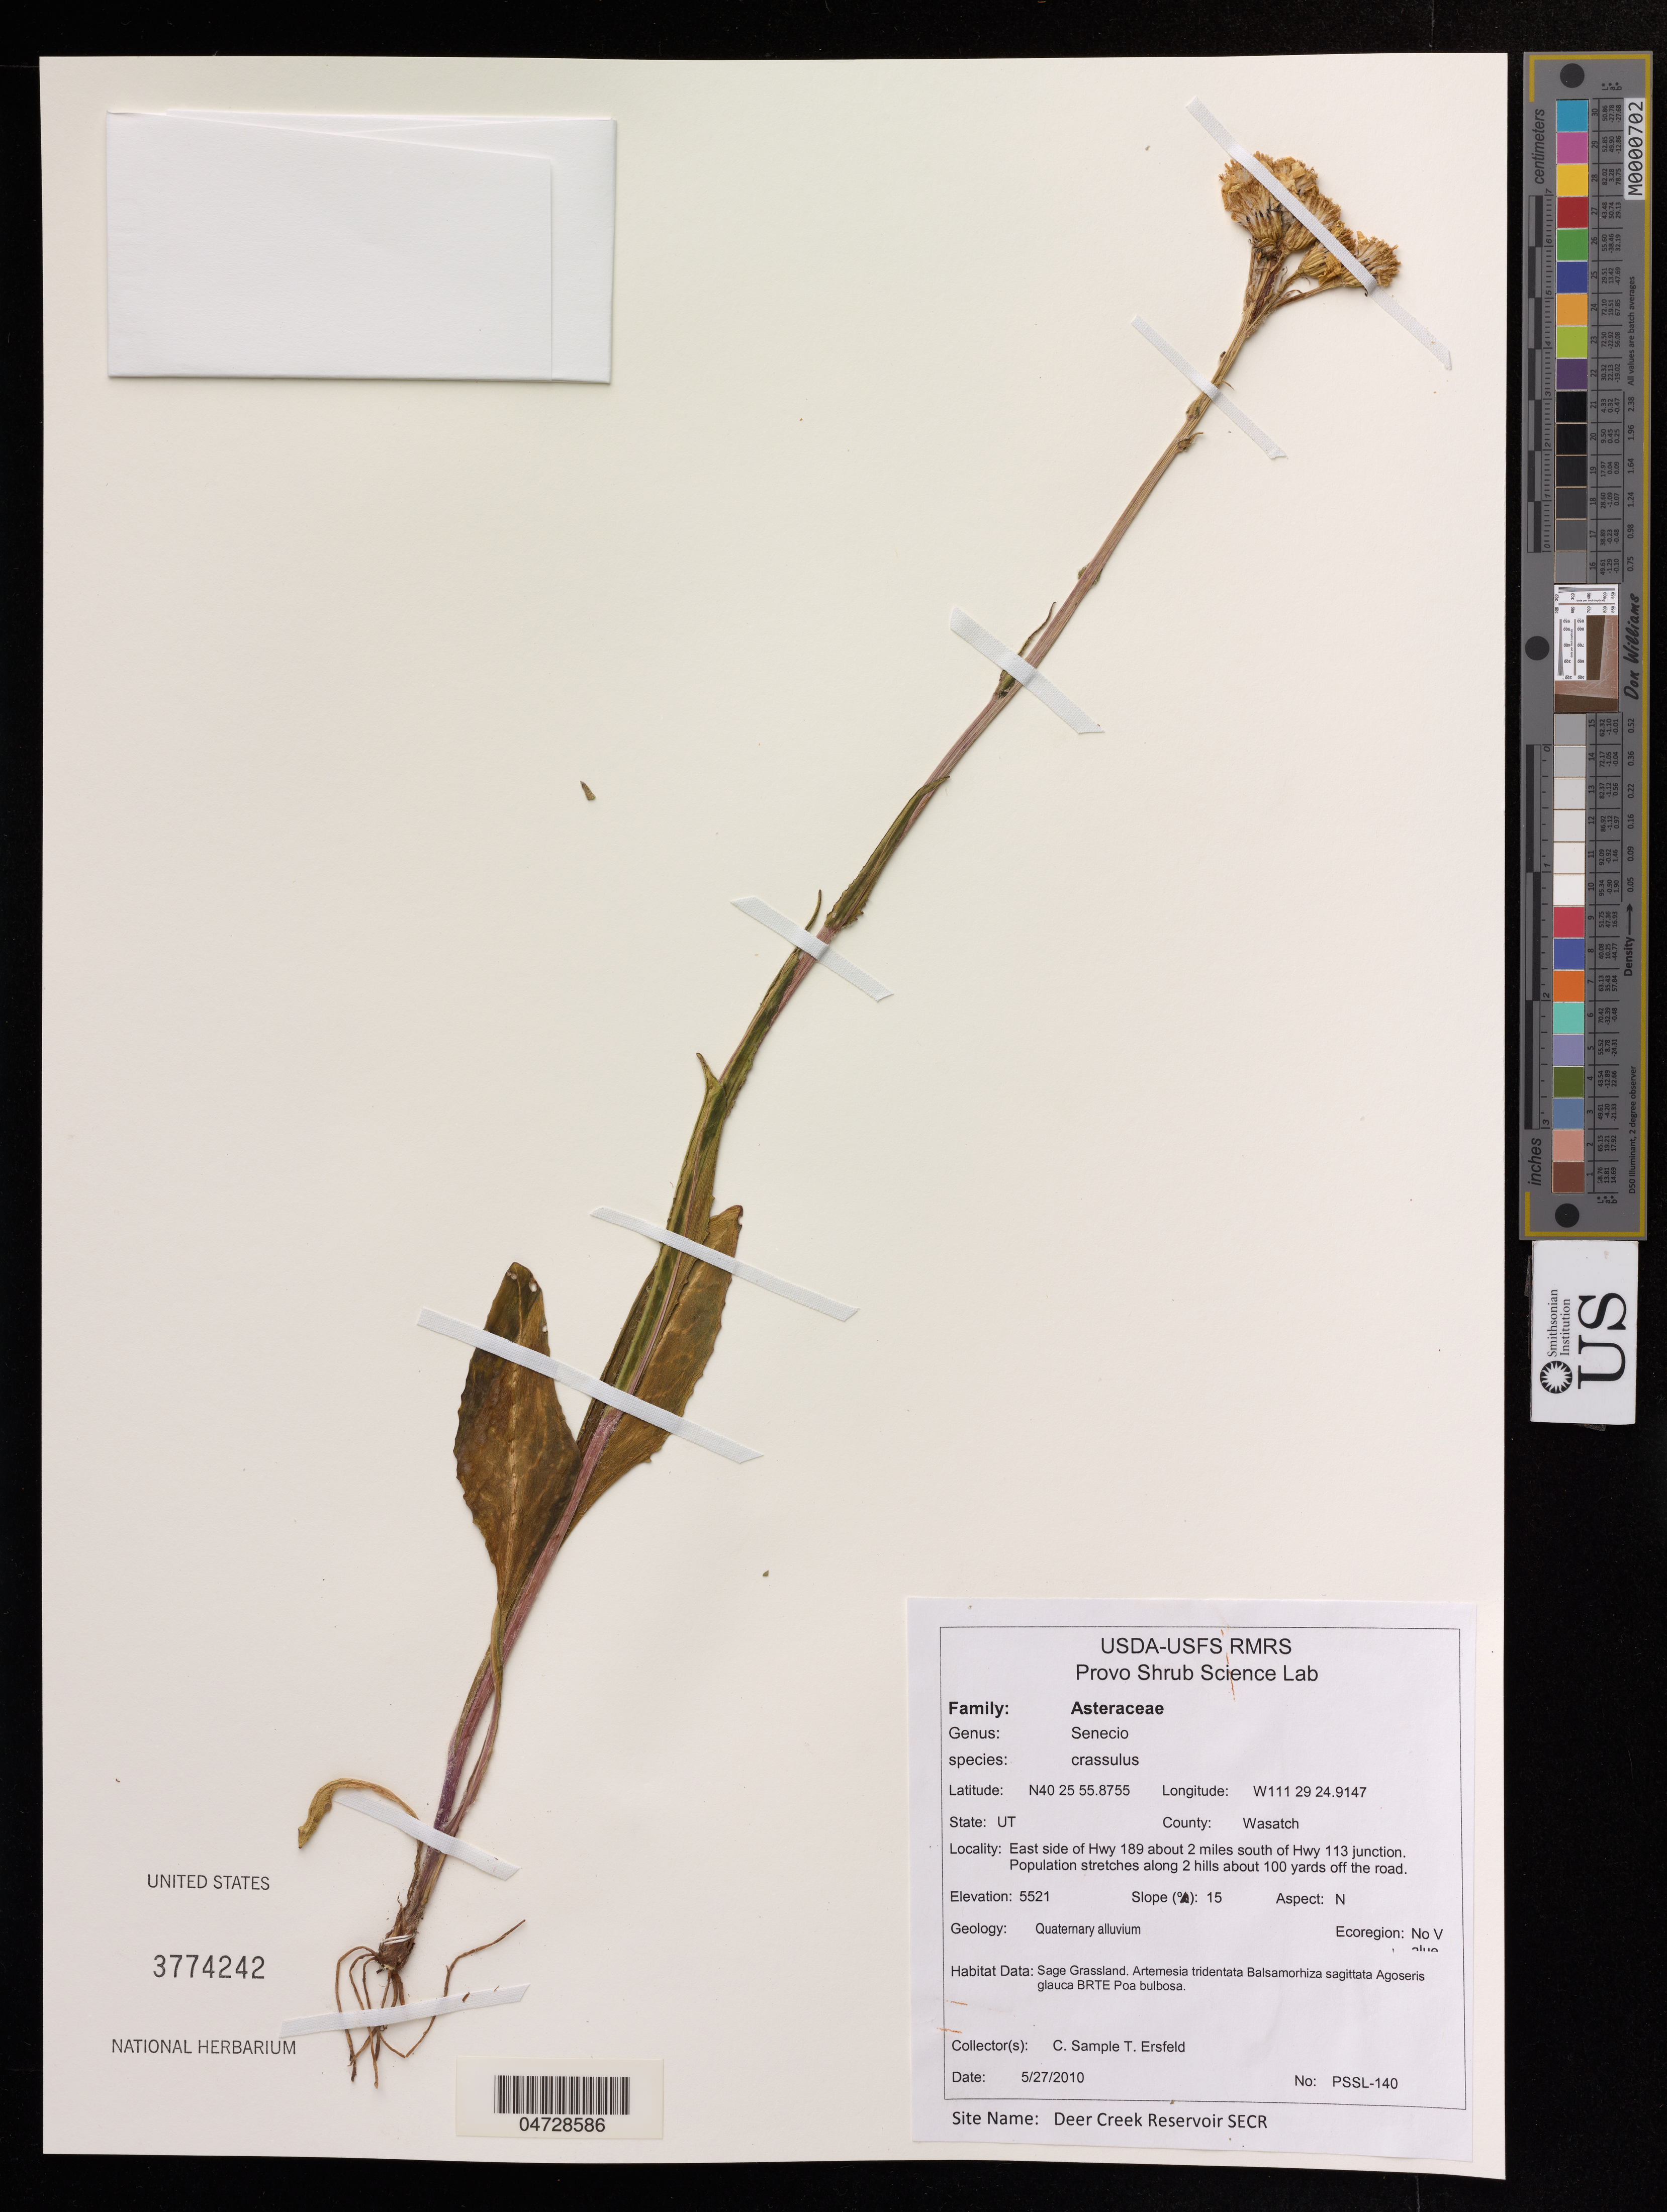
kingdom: Plantae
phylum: Tracheophyta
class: Magnoliopsida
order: Asterales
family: Asteraceae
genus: Senecio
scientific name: Senecio crassulus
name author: A. Gray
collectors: C. Sample & T. Ersfeld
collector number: PSSL-140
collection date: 2010-05-27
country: United States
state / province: Utah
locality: State: UT, County: Wasatch, East side of Hwy 189 about 2 miles south of Hwy 113 junction.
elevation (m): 1683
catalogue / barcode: US 3774242